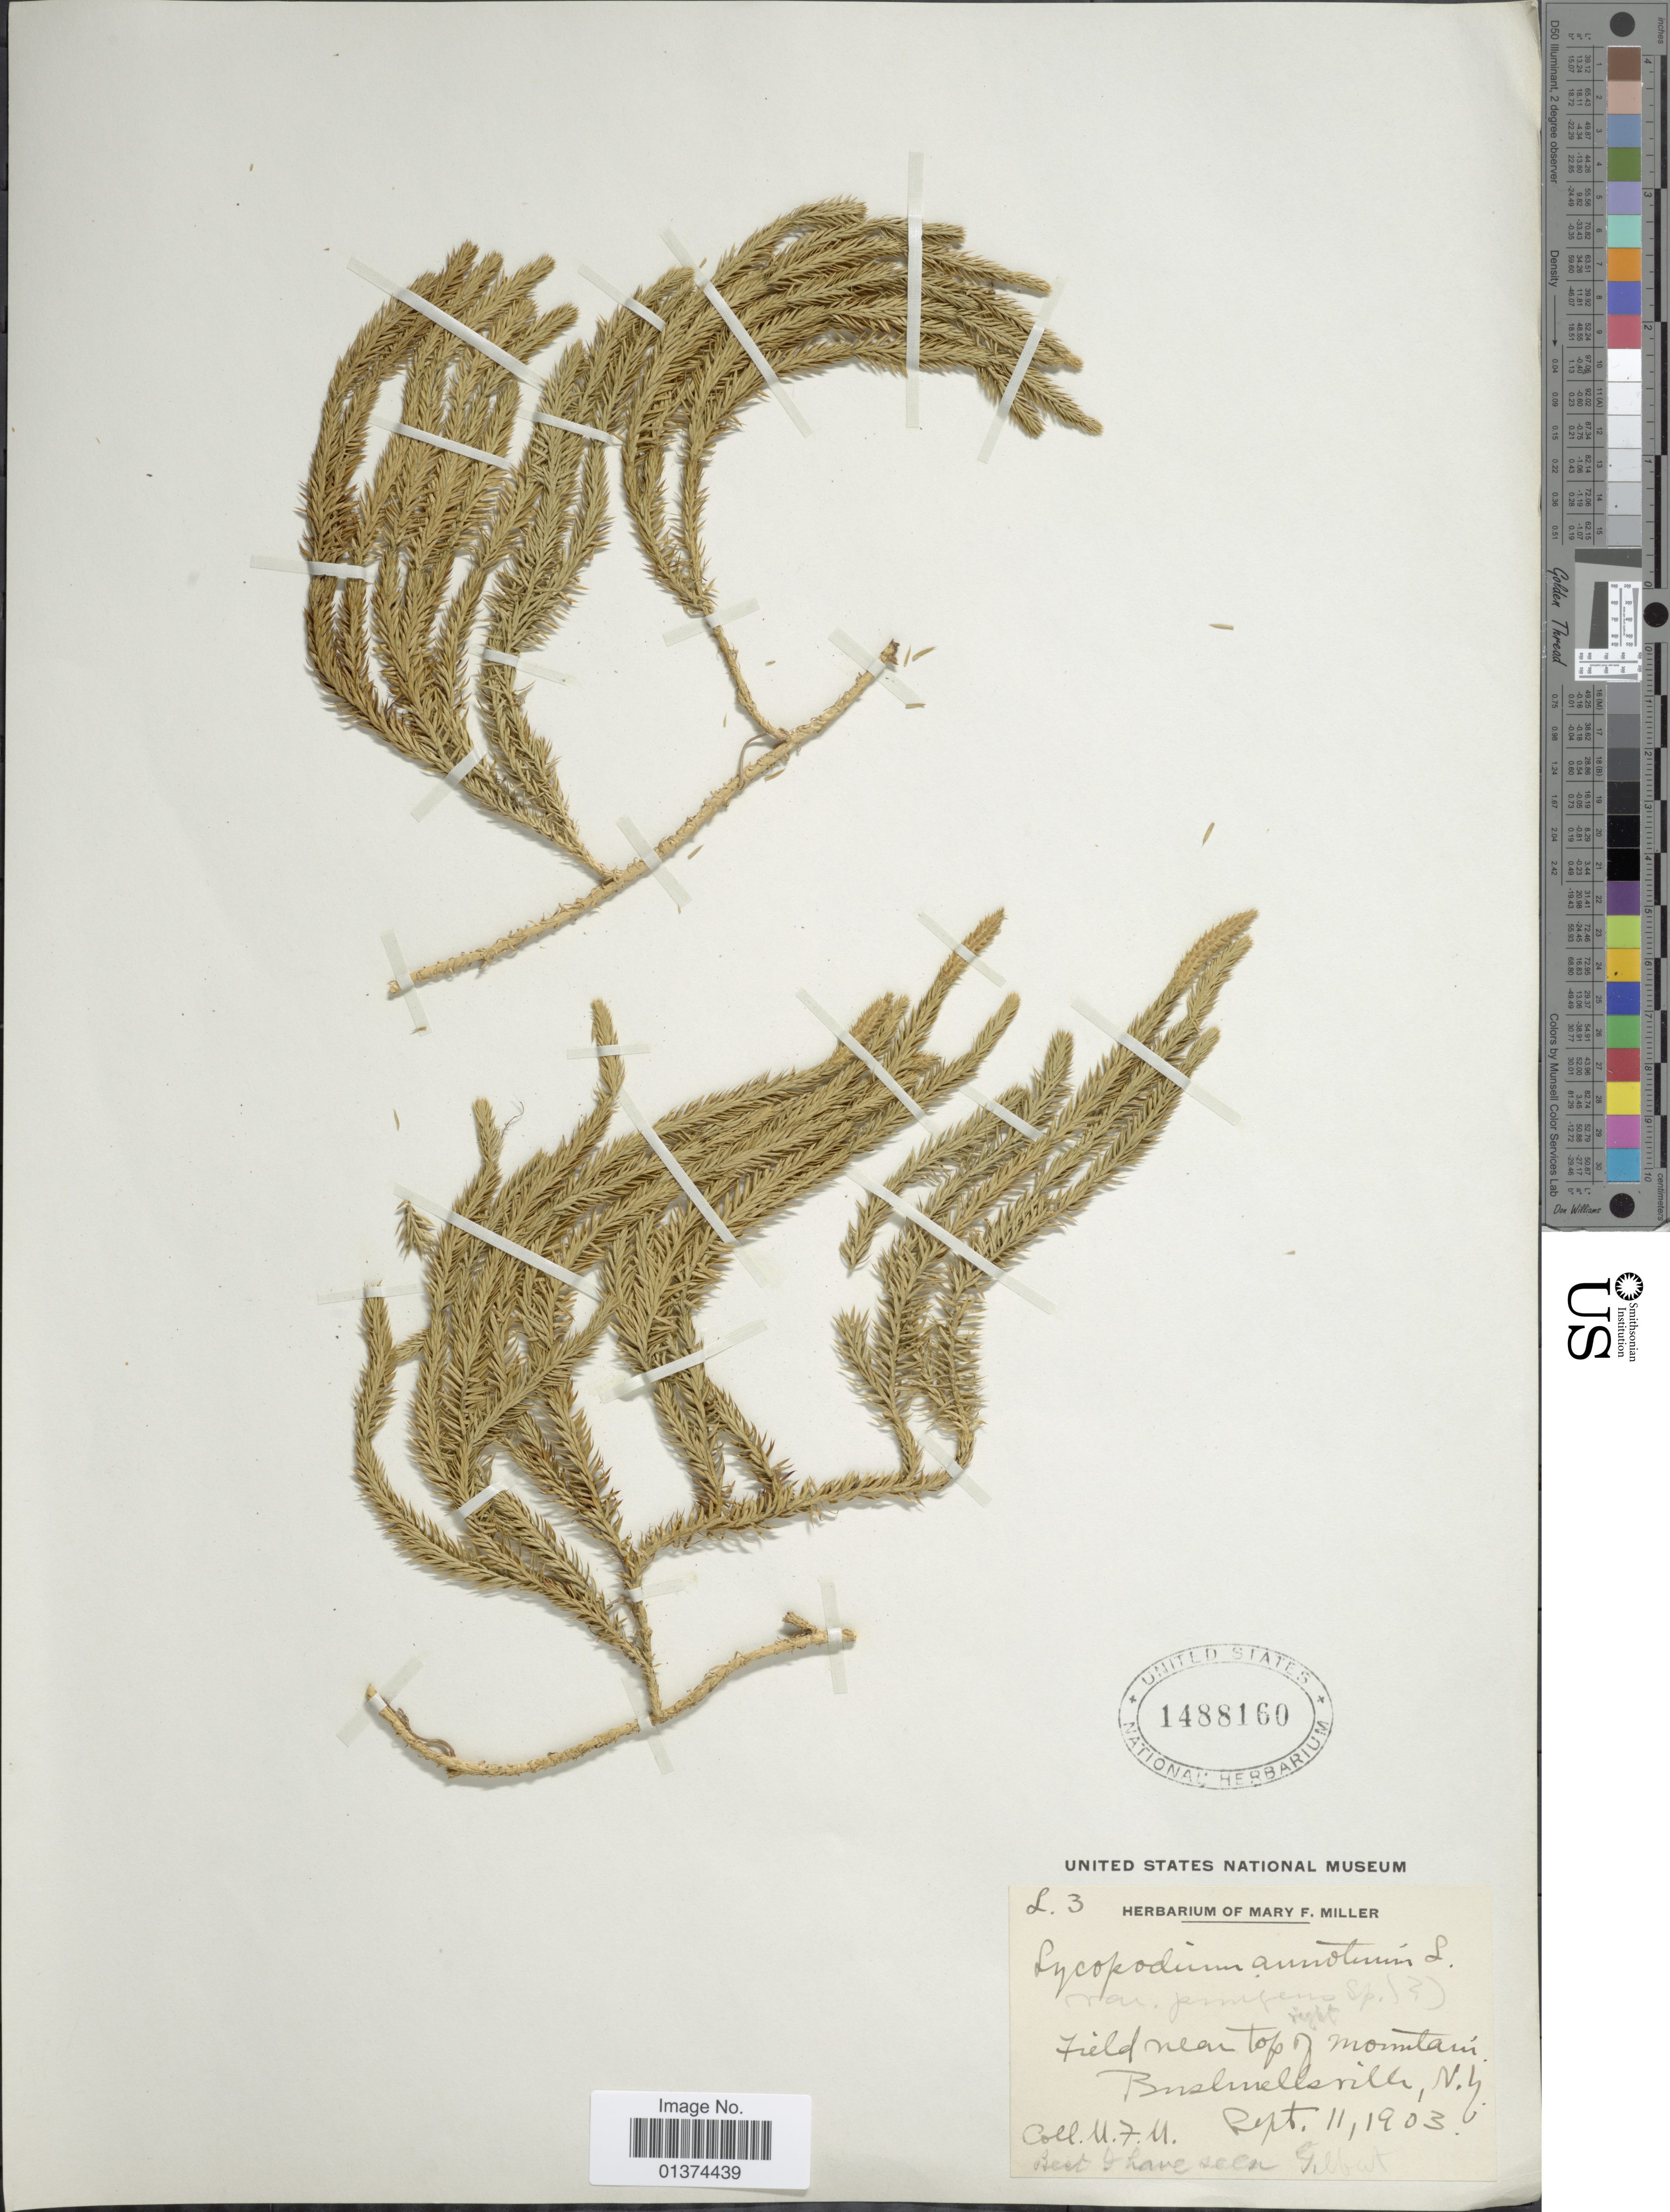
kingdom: Plantae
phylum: Tracheophyta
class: Lycopodiopsida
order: Lycopodiales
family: Lycopodiaceae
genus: Spinulum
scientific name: Spinulum annotinum subsp. annotinum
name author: (L.) A. Haines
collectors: M. F. Miller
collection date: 1903-09-11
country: United States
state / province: New York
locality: Field near top of mountain Bushnellsville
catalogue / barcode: US 1488160